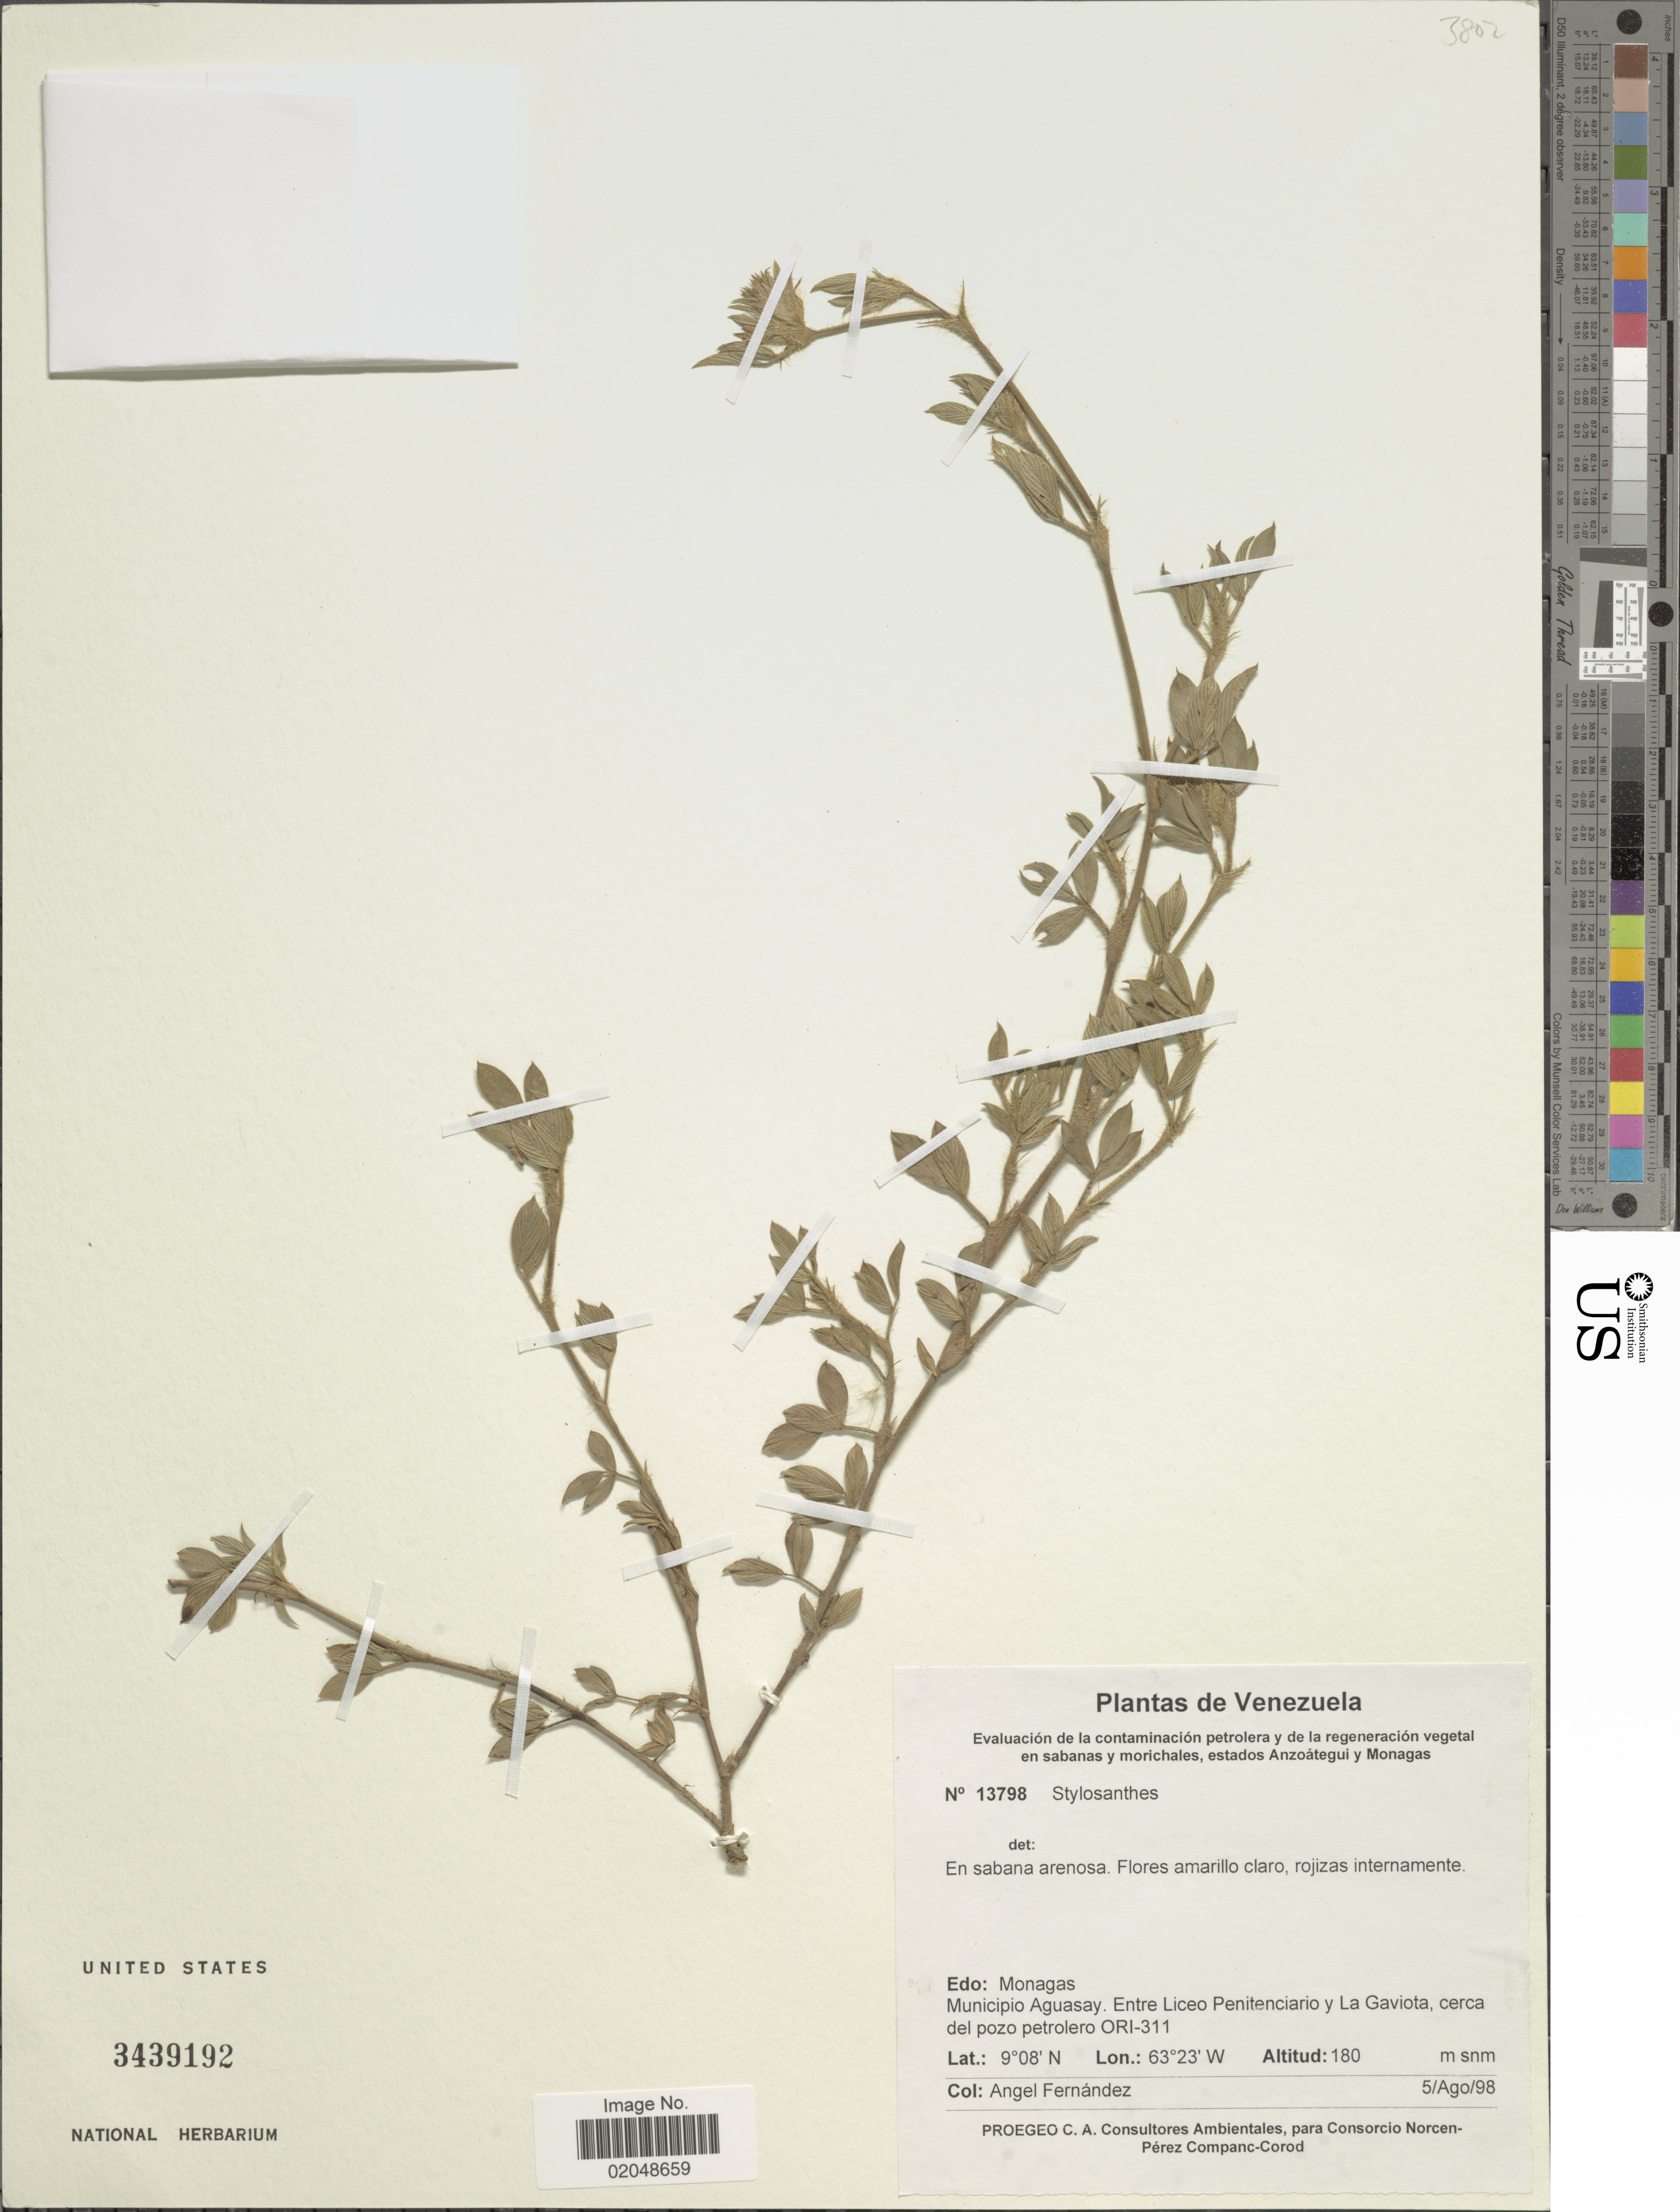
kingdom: Plantae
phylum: Tracheophyta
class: Magnoliopsida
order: Fabales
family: Fabaceae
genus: Stylosanthes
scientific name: Stylosanthes sp.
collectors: Á. Fernández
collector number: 13798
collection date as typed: Transcribed d/m/y: 5/8/98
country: Venezuela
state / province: Monagas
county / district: Aguasay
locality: Municipio Aguasay. Entre Liceo Penitenciario y La Gaviota, cerca del pozo petrolero ORI-311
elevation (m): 180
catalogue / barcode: US 3439192